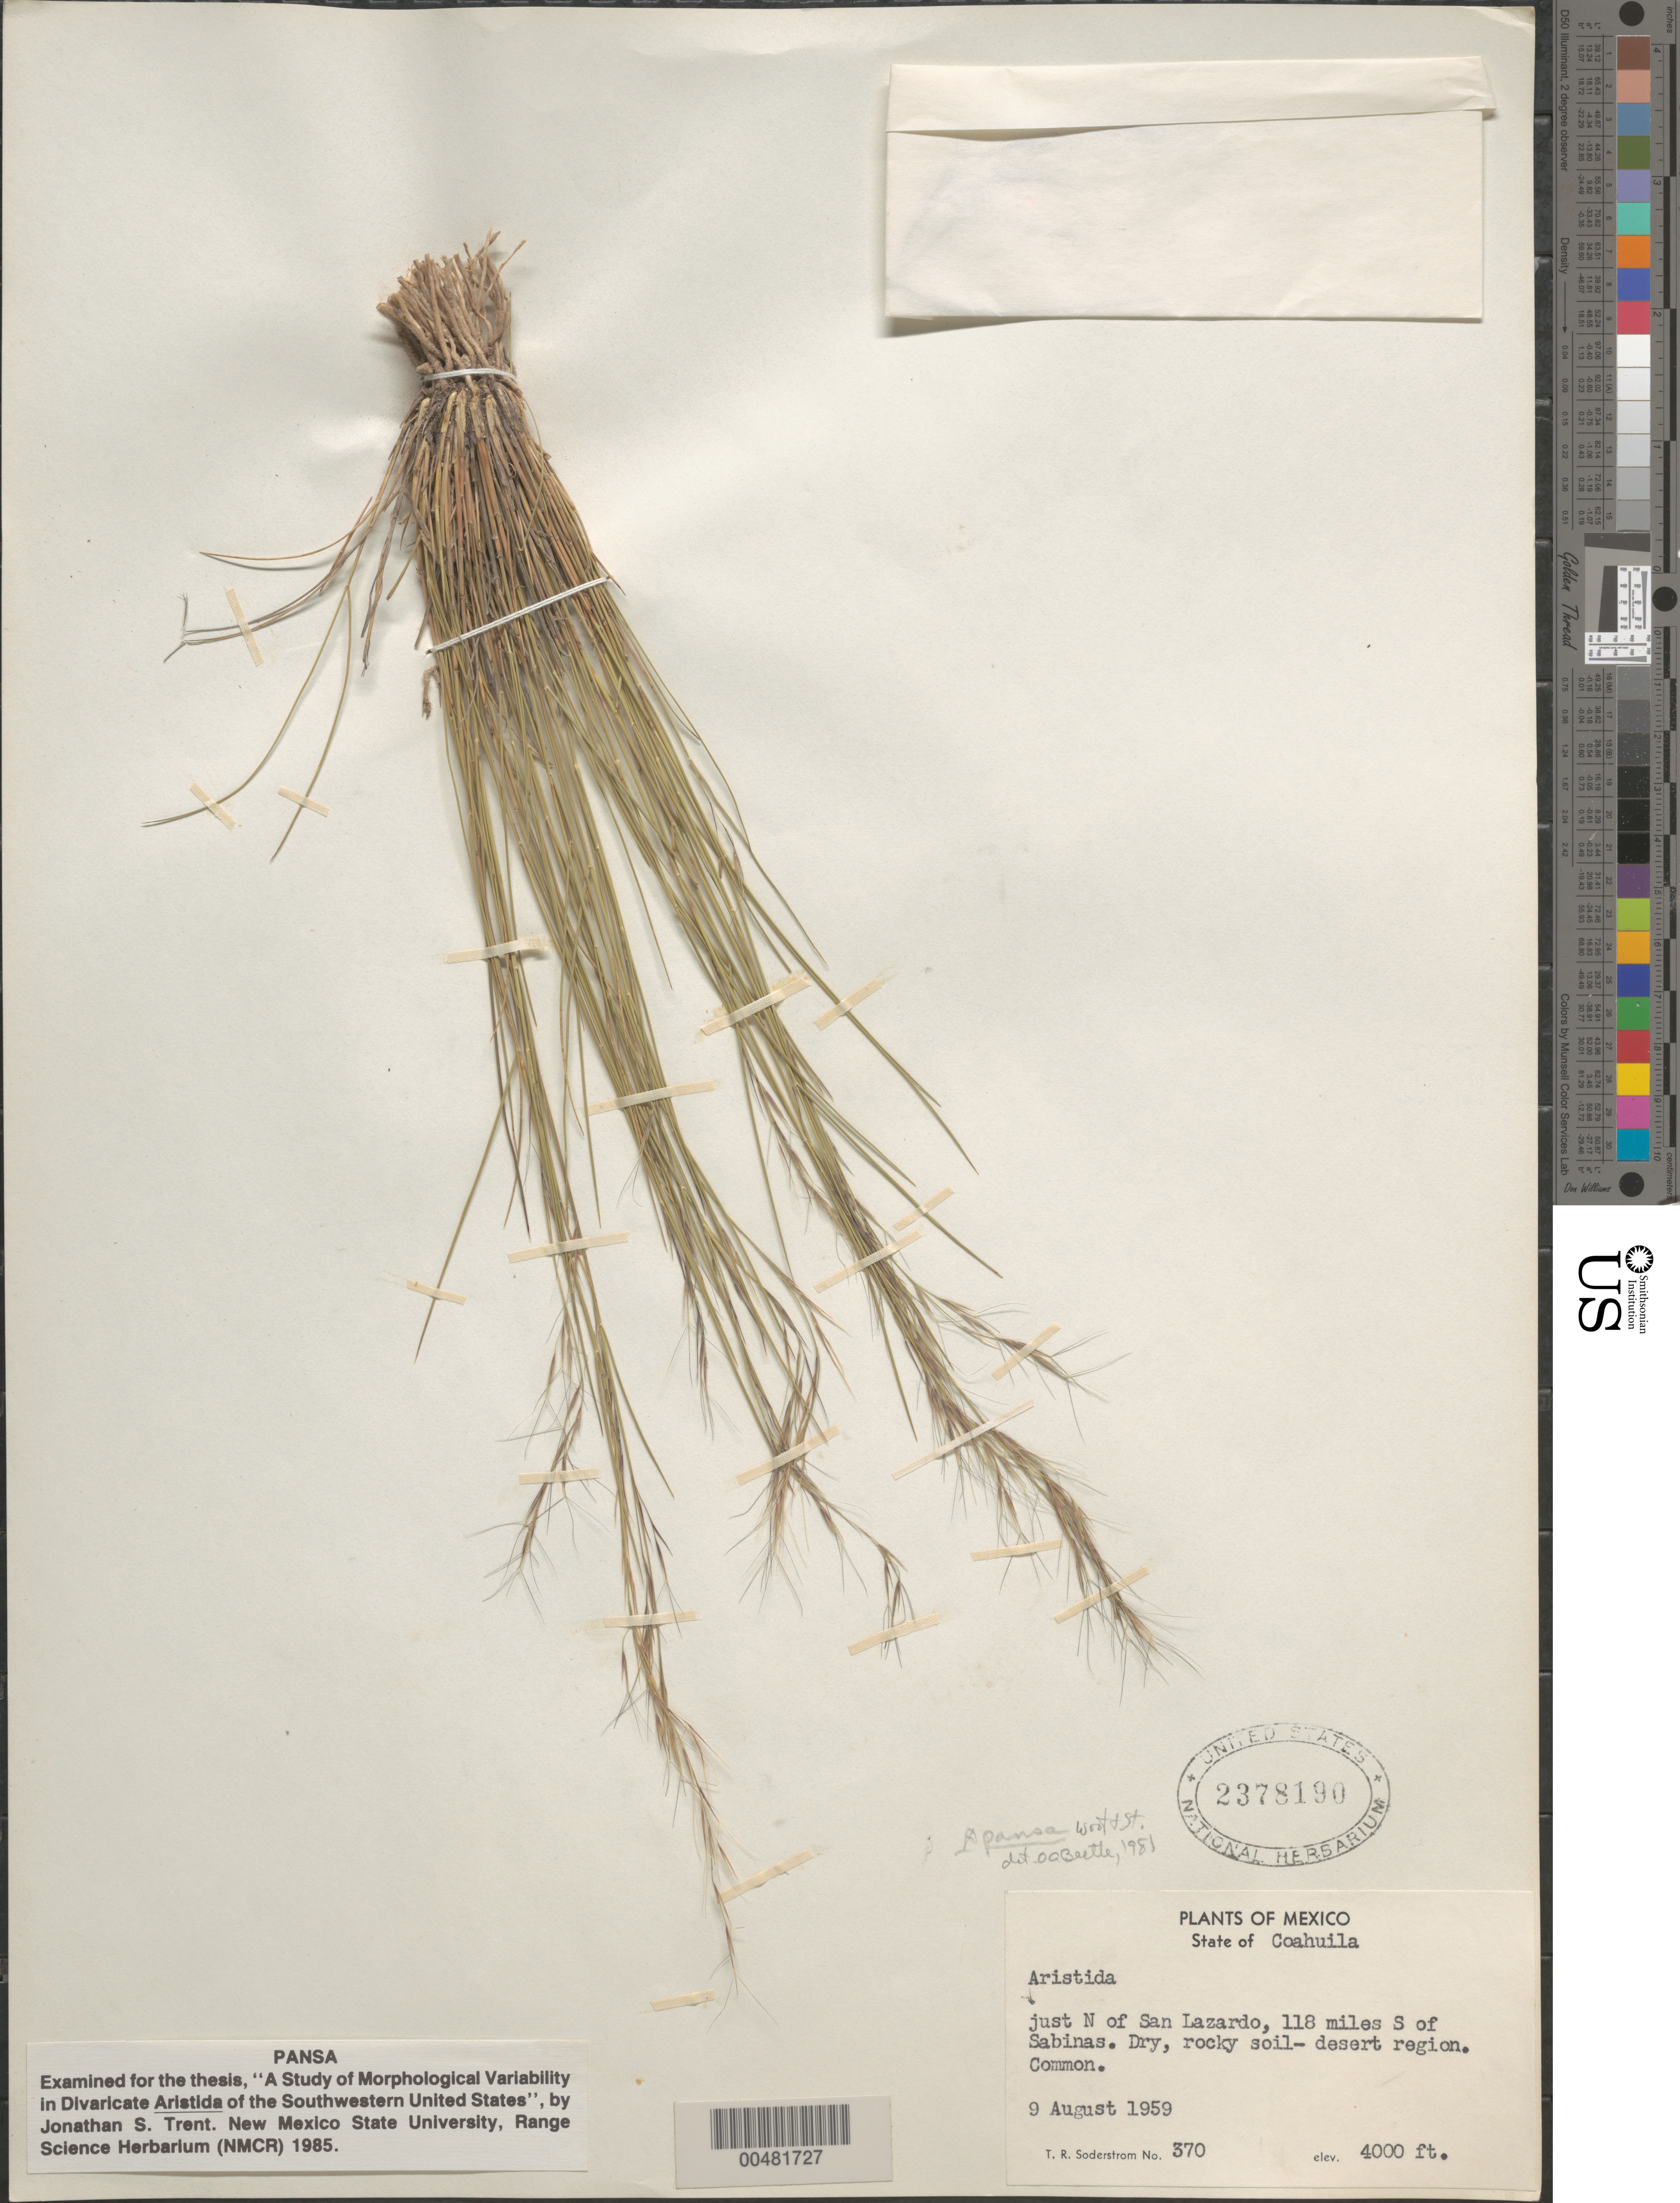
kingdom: Plantae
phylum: Tracheophyta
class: Liliopsida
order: Poales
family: Poaceae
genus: Aristida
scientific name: Aristida pansa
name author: Wooton & Standl.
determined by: Beetle, Alan A.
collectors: T. R. Soderstrom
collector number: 370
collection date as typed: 9 Aug 1959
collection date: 1959-08-09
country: Mexico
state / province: Coahuila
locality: Just N of San Lazardo, 118 mi S of Sabinas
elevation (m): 1219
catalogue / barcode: US 2378190